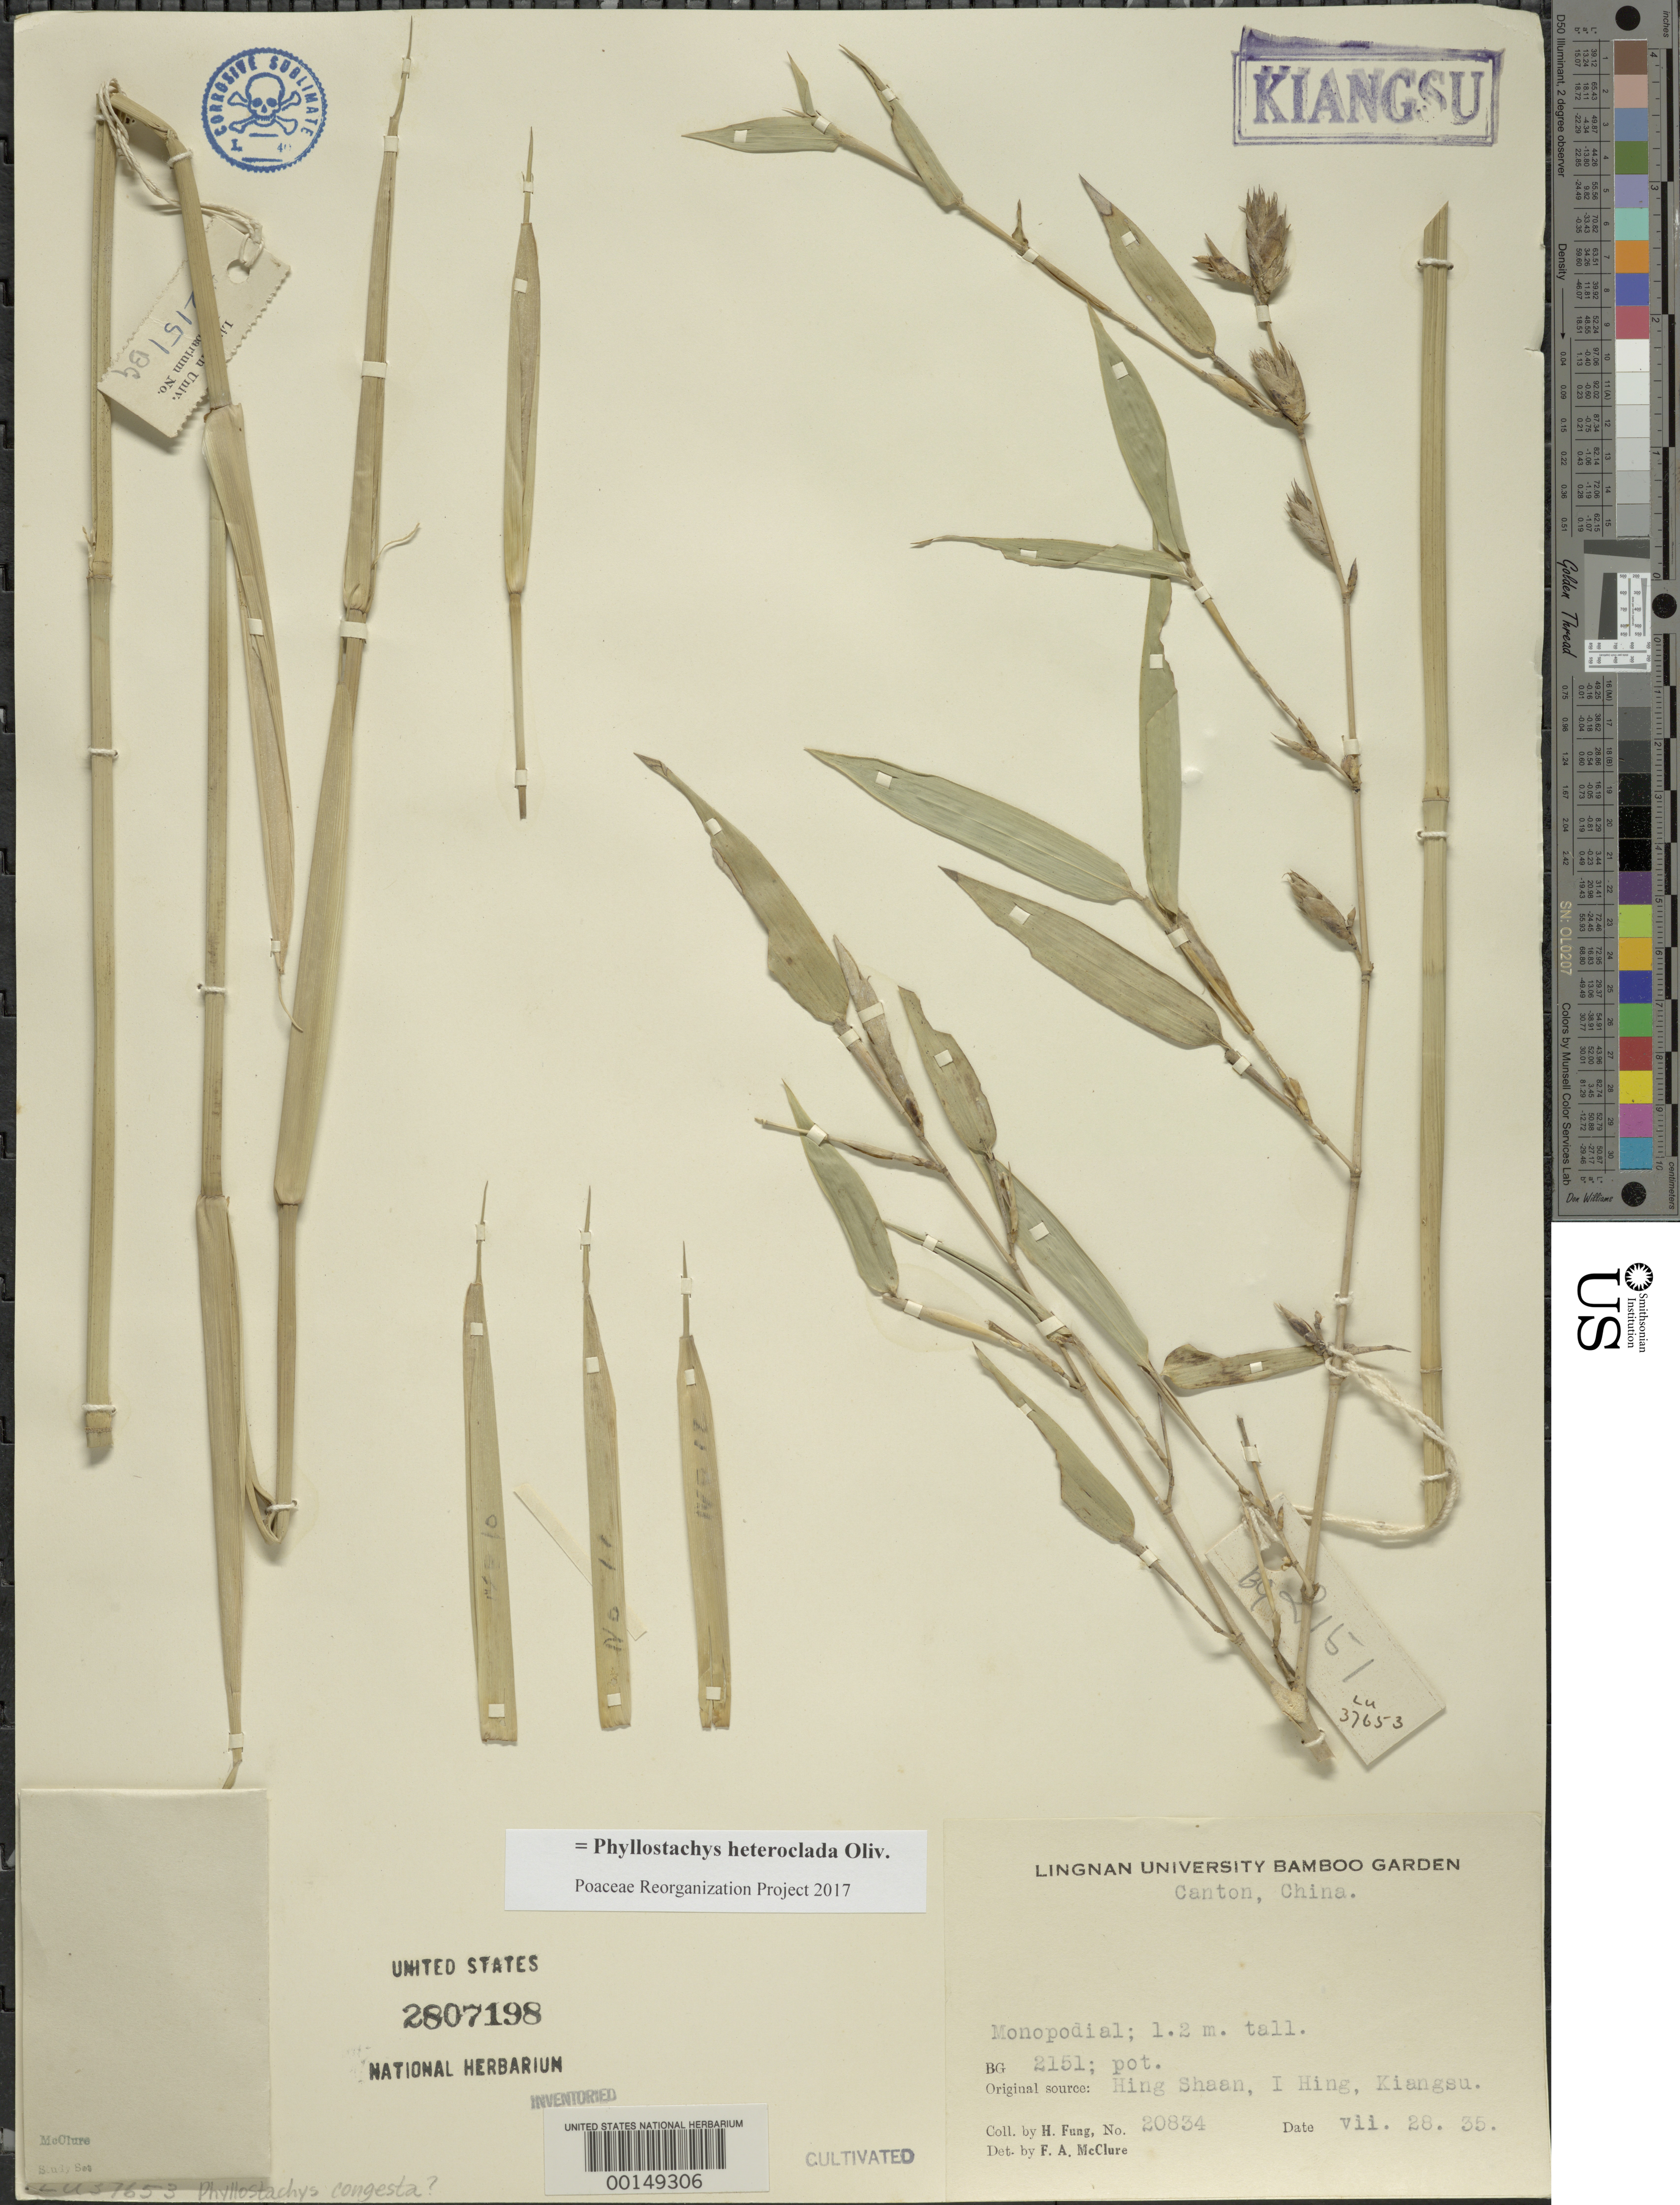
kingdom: Plantae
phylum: Tracheophyta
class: Liliopsida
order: Poales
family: Poaceae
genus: Phyllostachys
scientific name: Phyllostachys heteroclada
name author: Oliv.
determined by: Poaceae Reorganization Project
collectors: H. L. Fung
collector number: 20834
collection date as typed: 28 Jul 1935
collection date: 1935-07-28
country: China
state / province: Jiangsu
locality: Hing shaan, i hing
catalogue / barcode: US 2807198